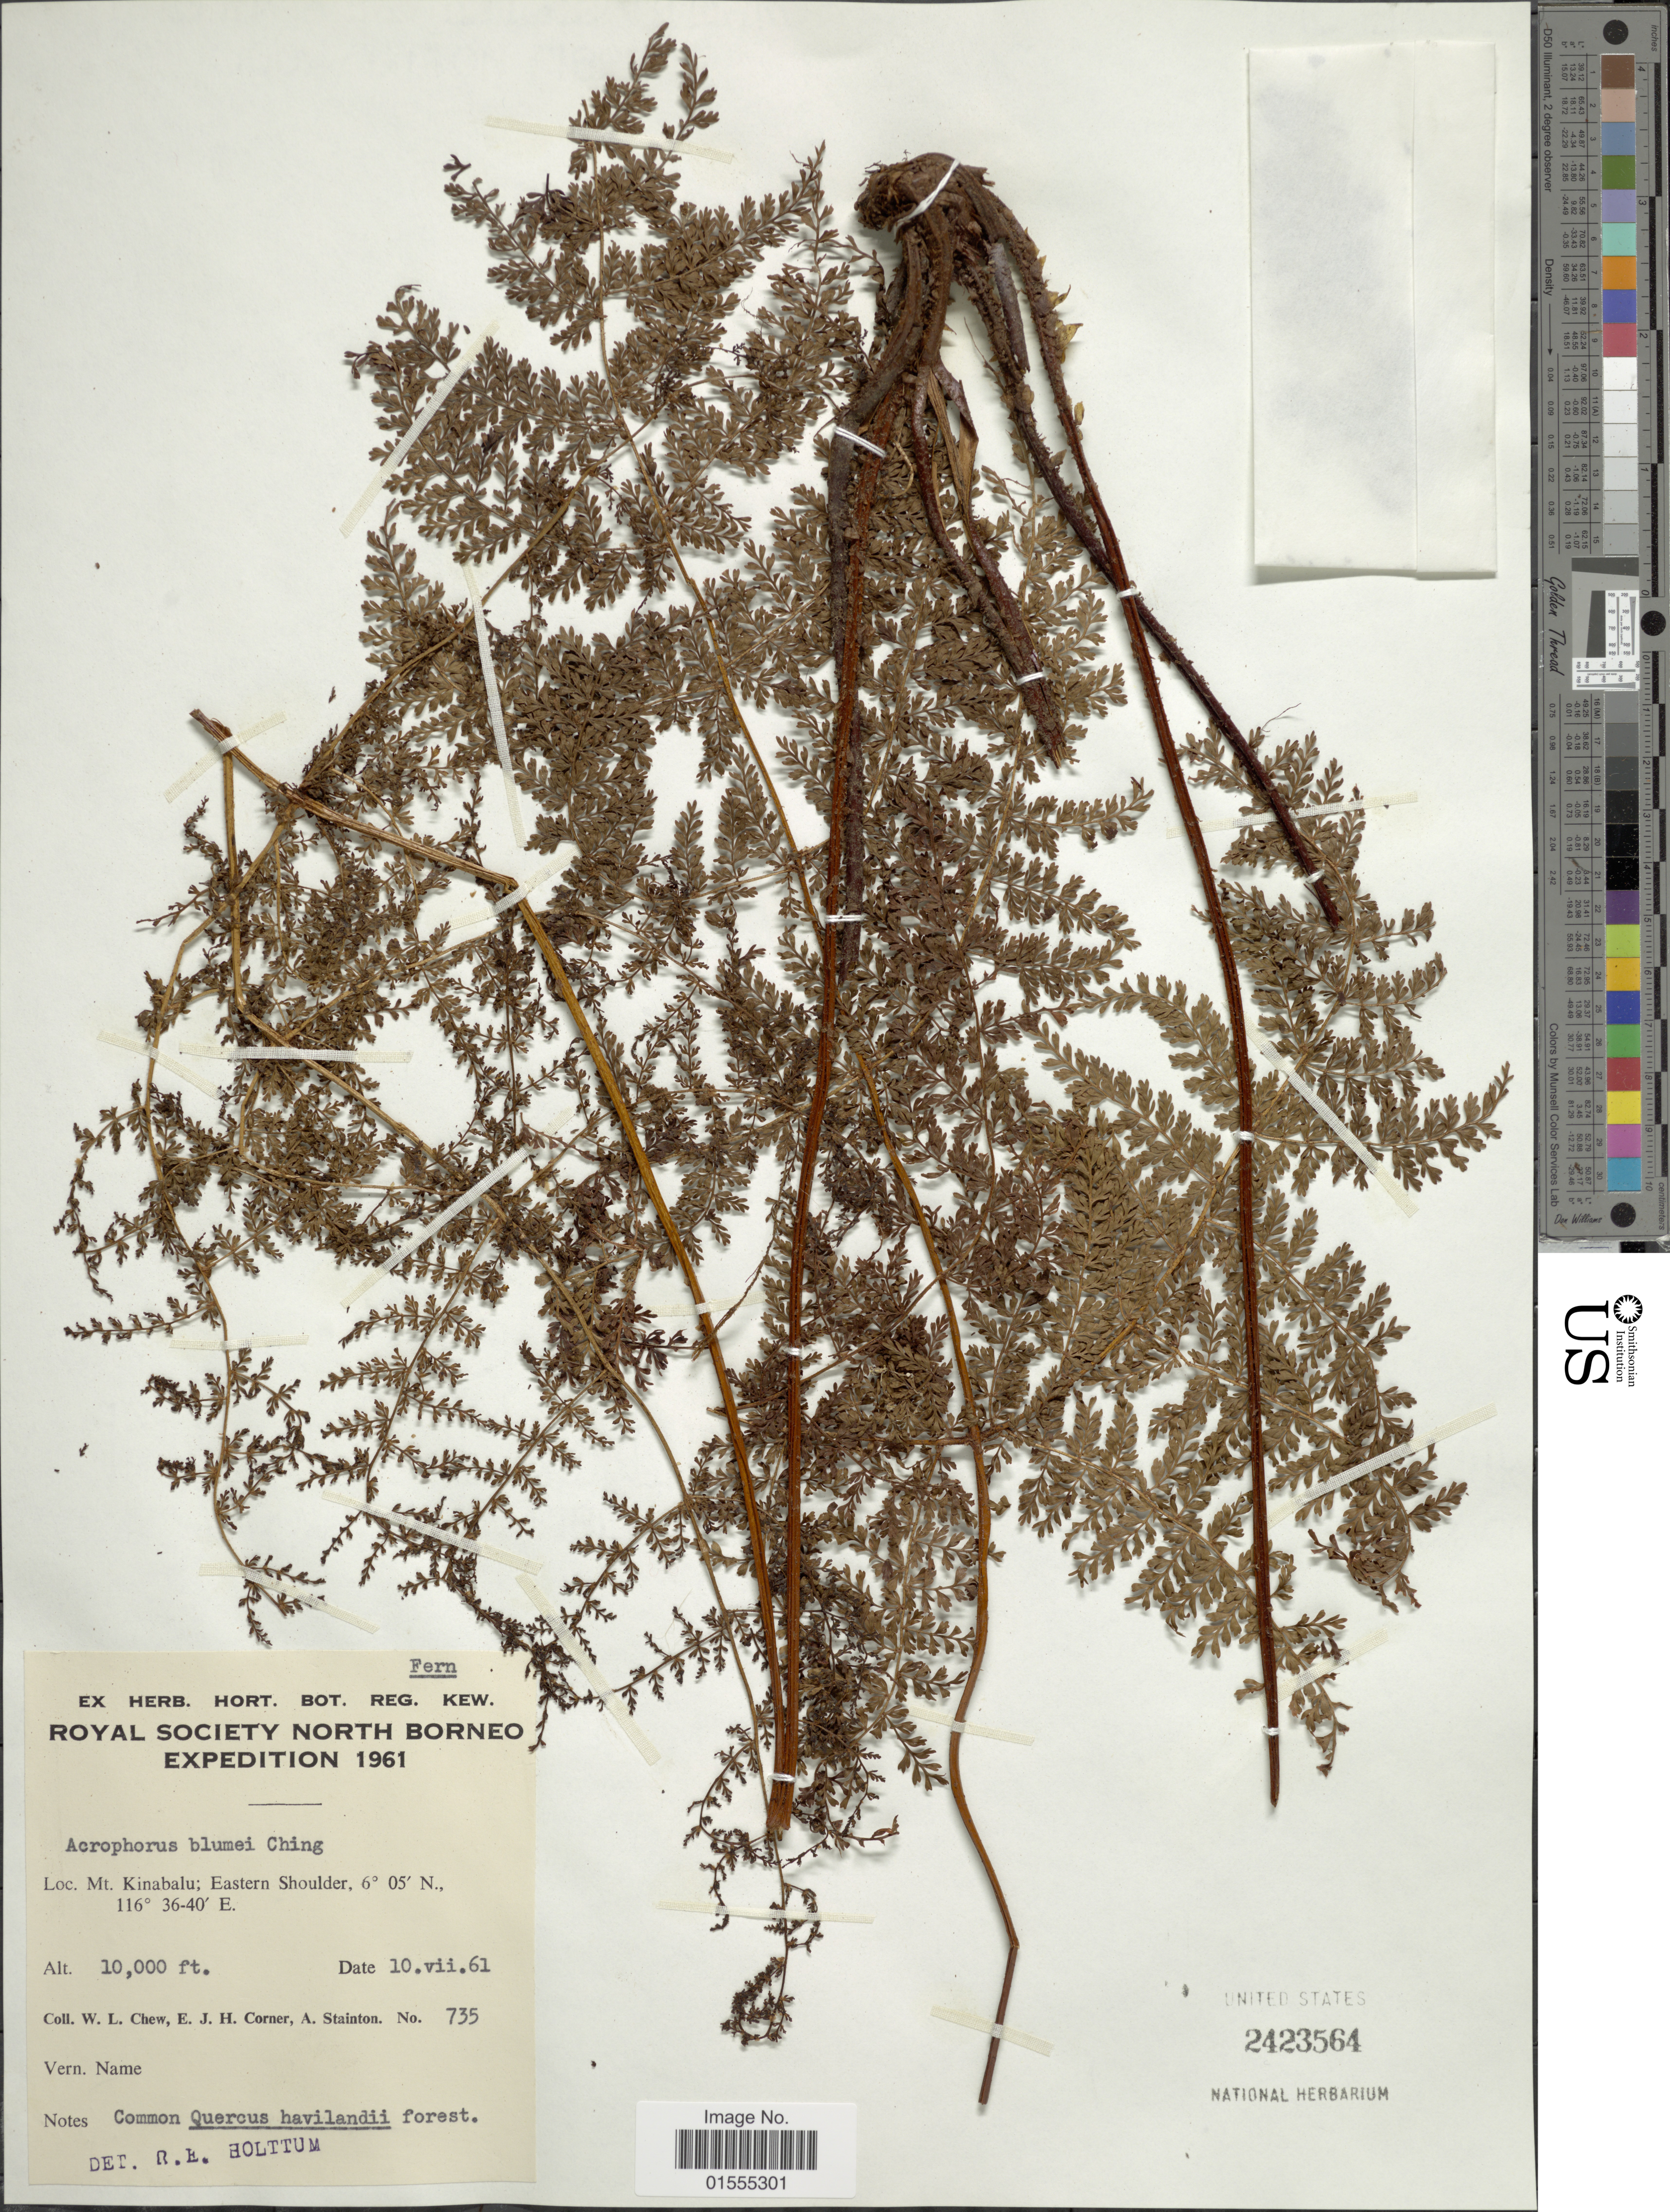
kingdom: Plantae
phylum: Tracheophyta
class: Polypodiopsida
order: Polypodiales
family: Dryopteridaceae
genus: Dryopteris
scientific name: Dryopteris blumei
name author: (J. Sm.) Alderw.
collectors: W. Chew, E. Corner & A. Stainton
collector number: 735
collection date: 1961-07-10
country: Malaysia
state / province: Sabah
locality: Mt. Kinabalu; Eastern Shoulder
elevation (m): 3048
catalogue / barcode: US 2423564